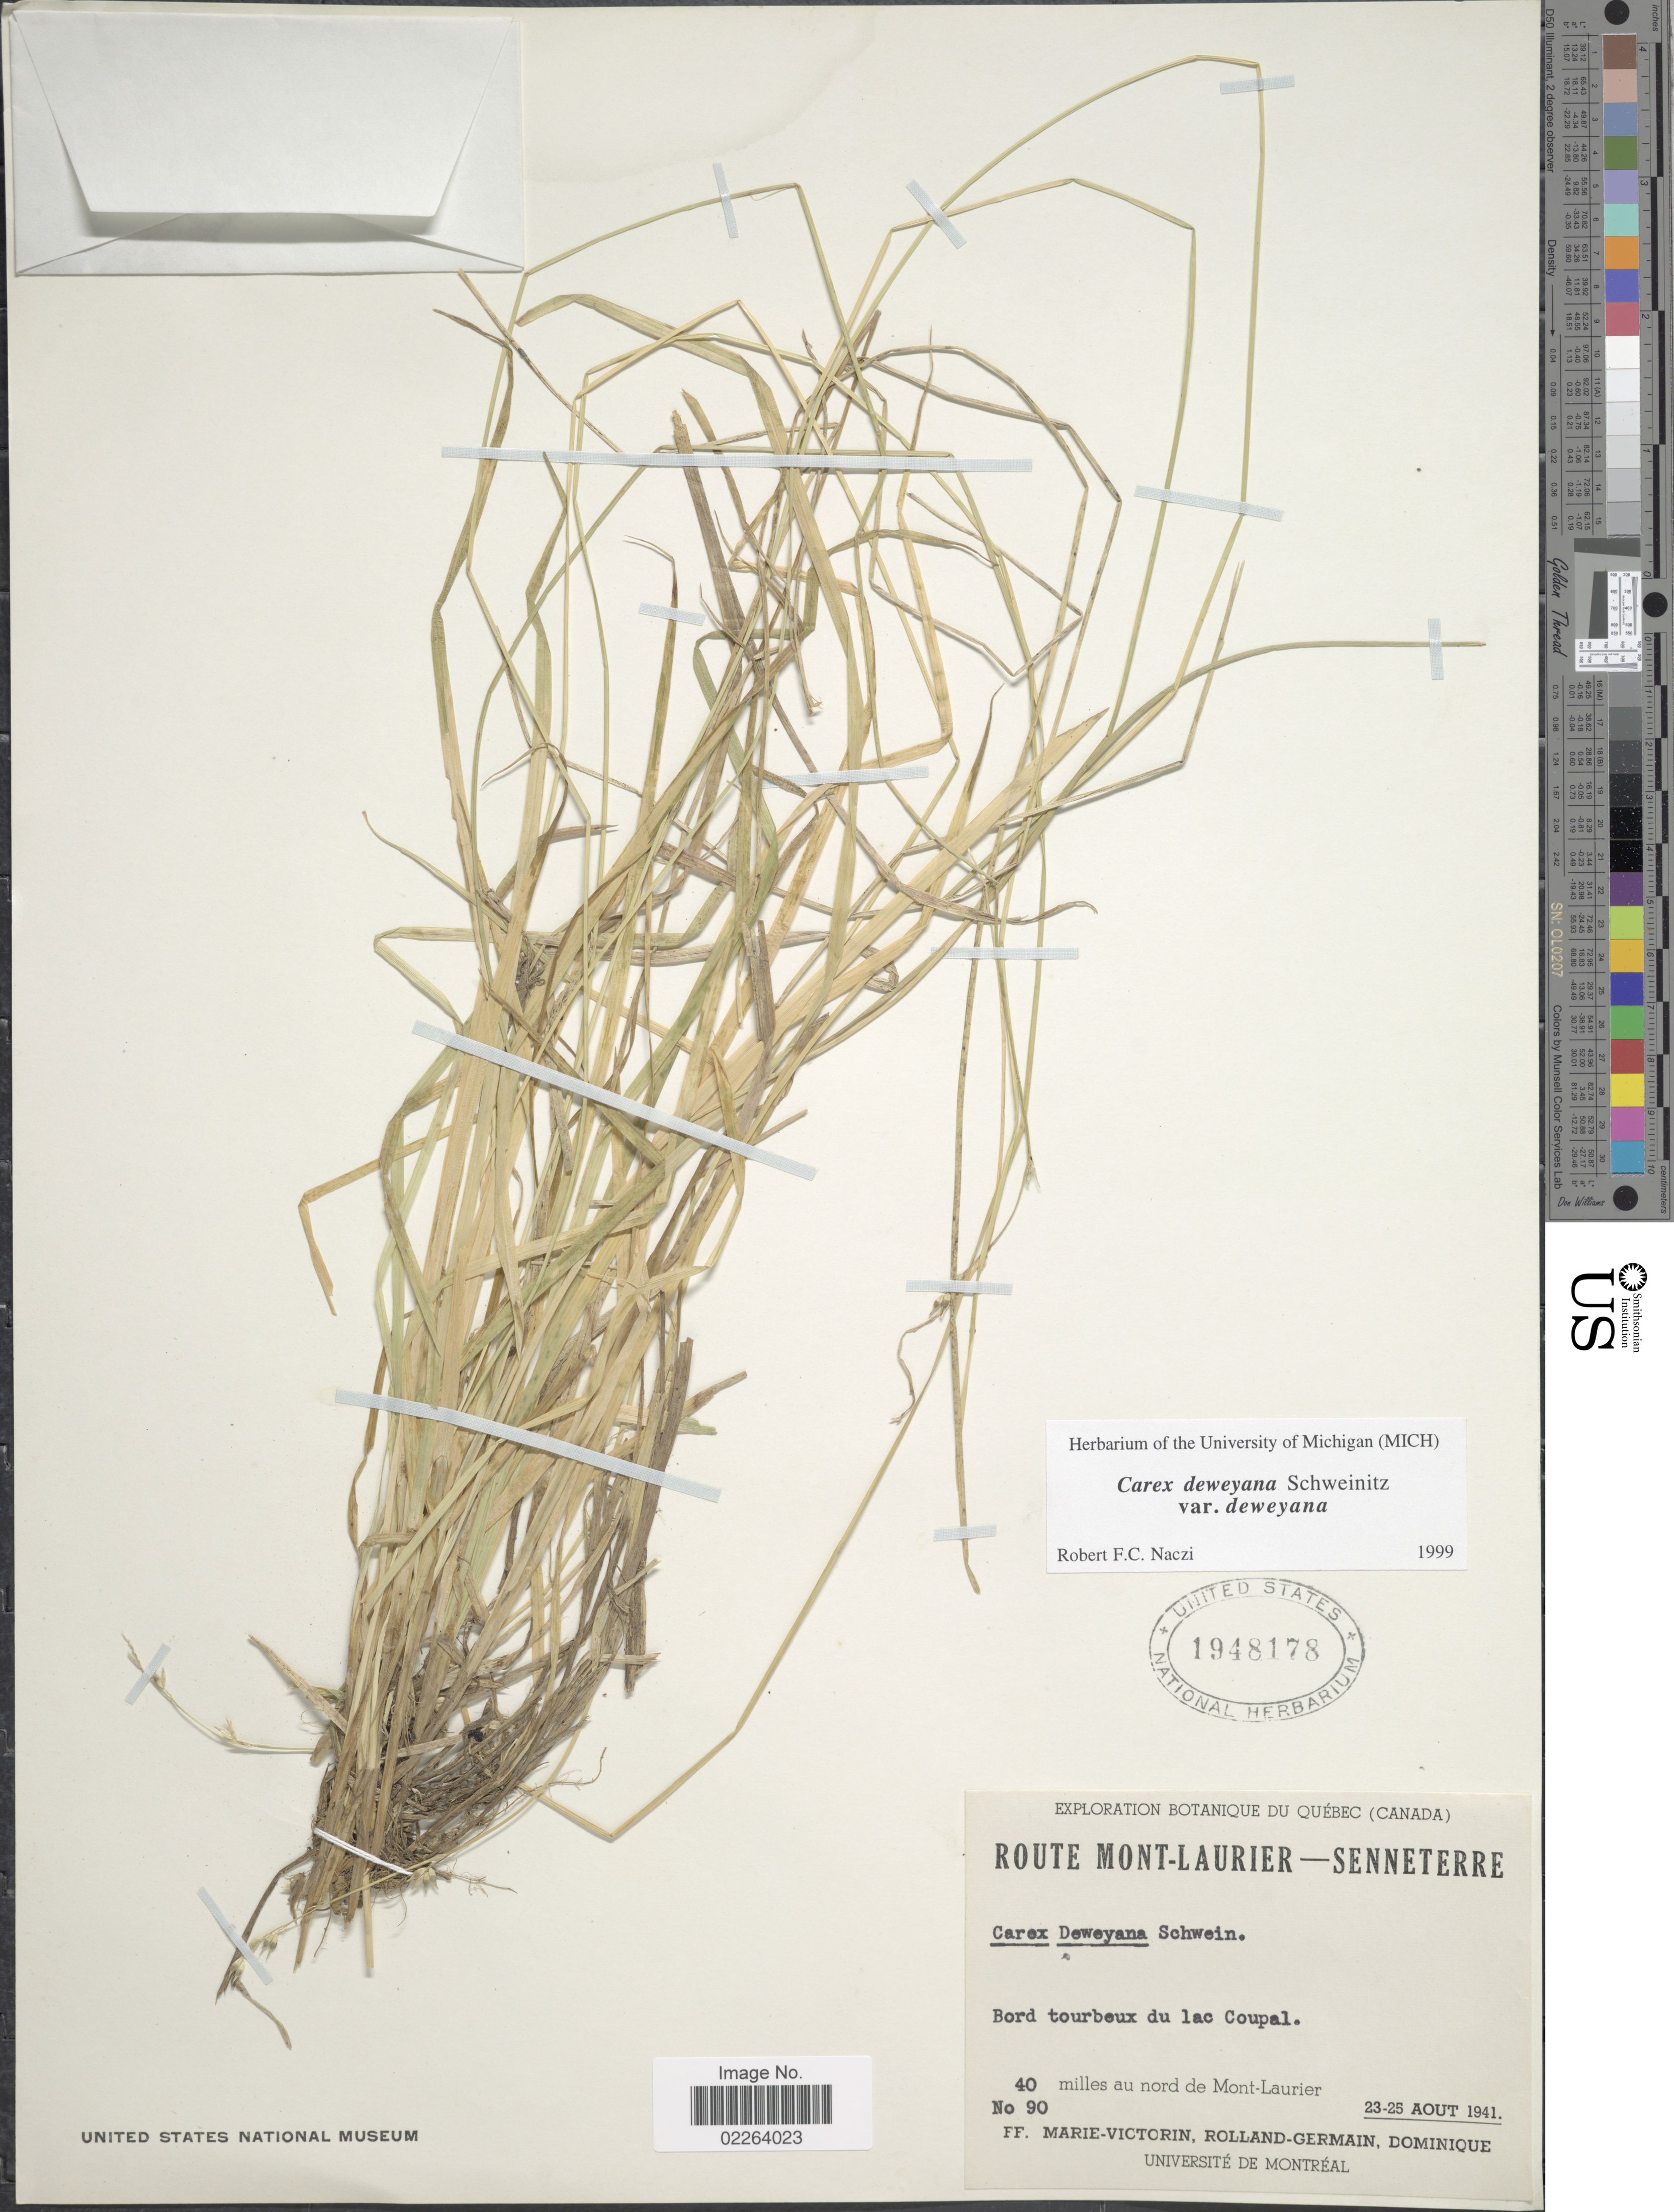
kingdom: Plantae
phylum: Tracheophyta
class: Liliopsida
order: Poales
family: Cyperaceae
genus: Carex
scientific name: Carex deweyana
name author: Schwein.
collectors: F. Marie-Victorin & Rolland-Germain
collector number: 90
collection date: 1941-08-23/1941-08-25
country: Canada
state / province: Quebec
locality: Route Mont-Laurier-Senneterre, Bord tourbeux du lac Coupal, 40 miles au nord de Mont-Laurier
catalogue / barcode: US 1948178